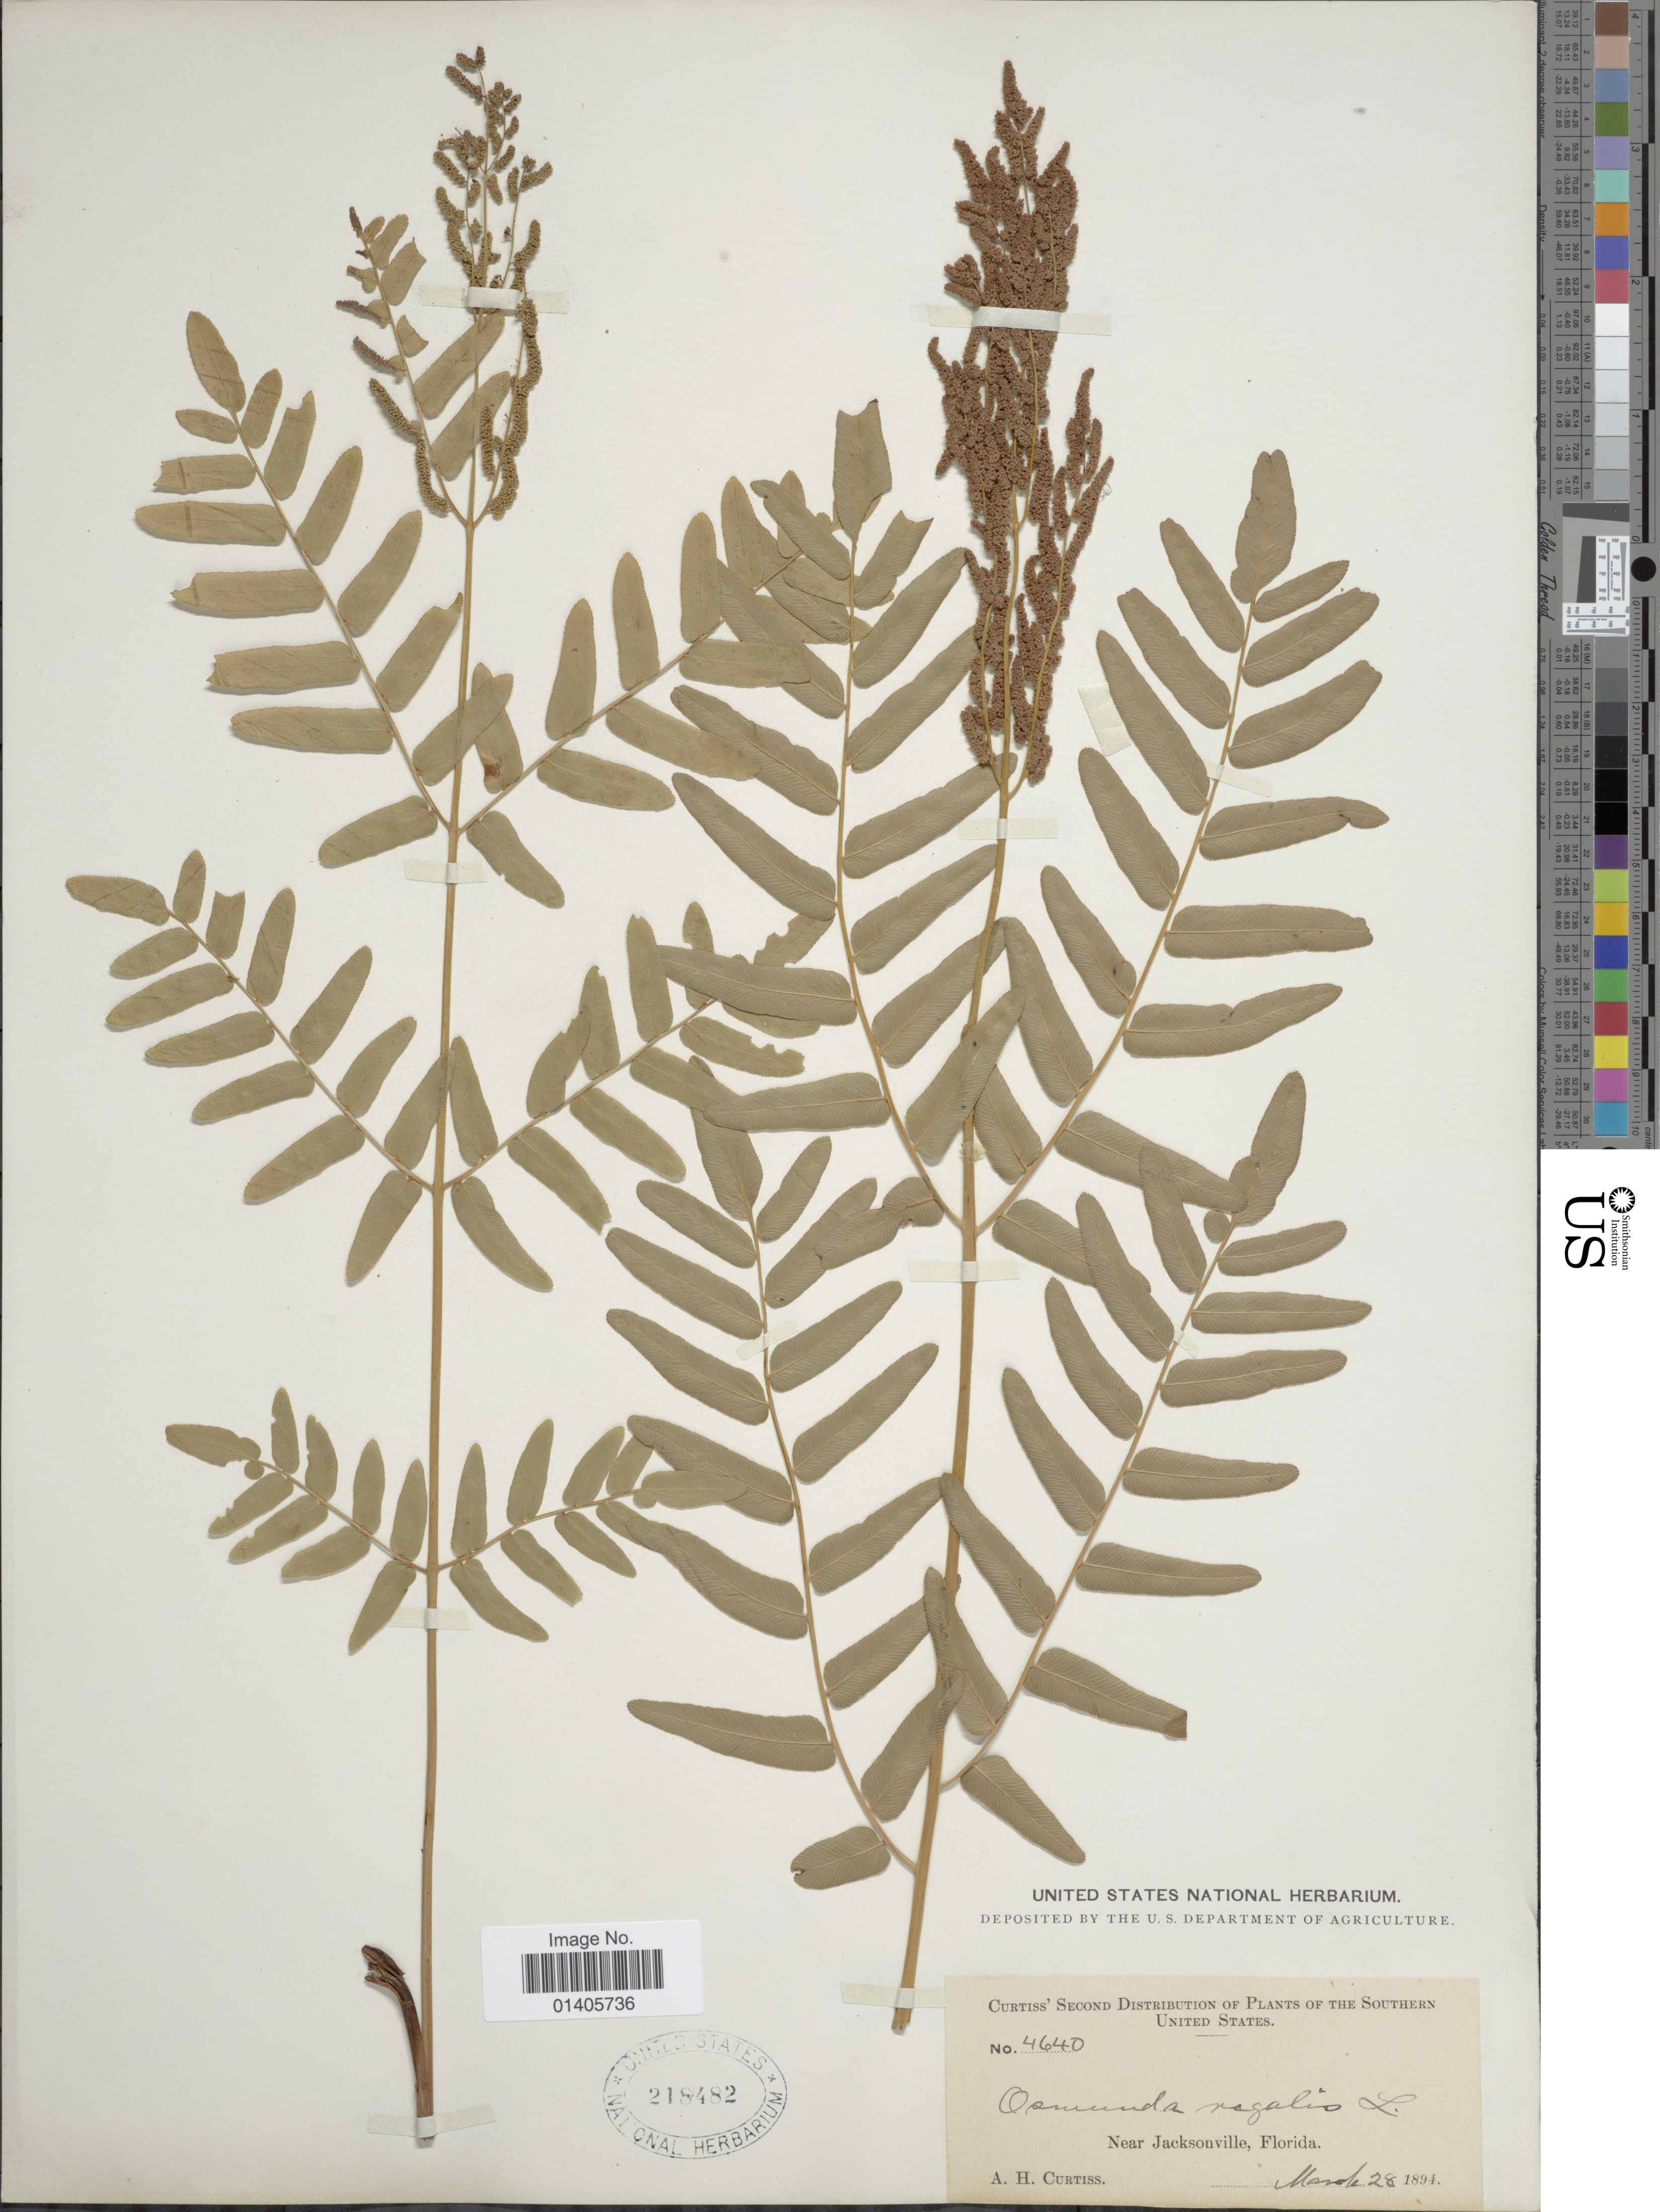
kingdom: Plantae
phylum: Tracheophyta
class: Polypodiopsida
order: Osmundales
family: Osmundaceae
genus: Osmunda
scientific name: Osmunda regalis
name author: L.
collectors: A. H. Curtiss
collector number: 4640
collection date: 1894-03-28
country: United States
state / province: Florida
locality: The Southern United States, Near Jacksonville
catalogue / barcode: US 218482